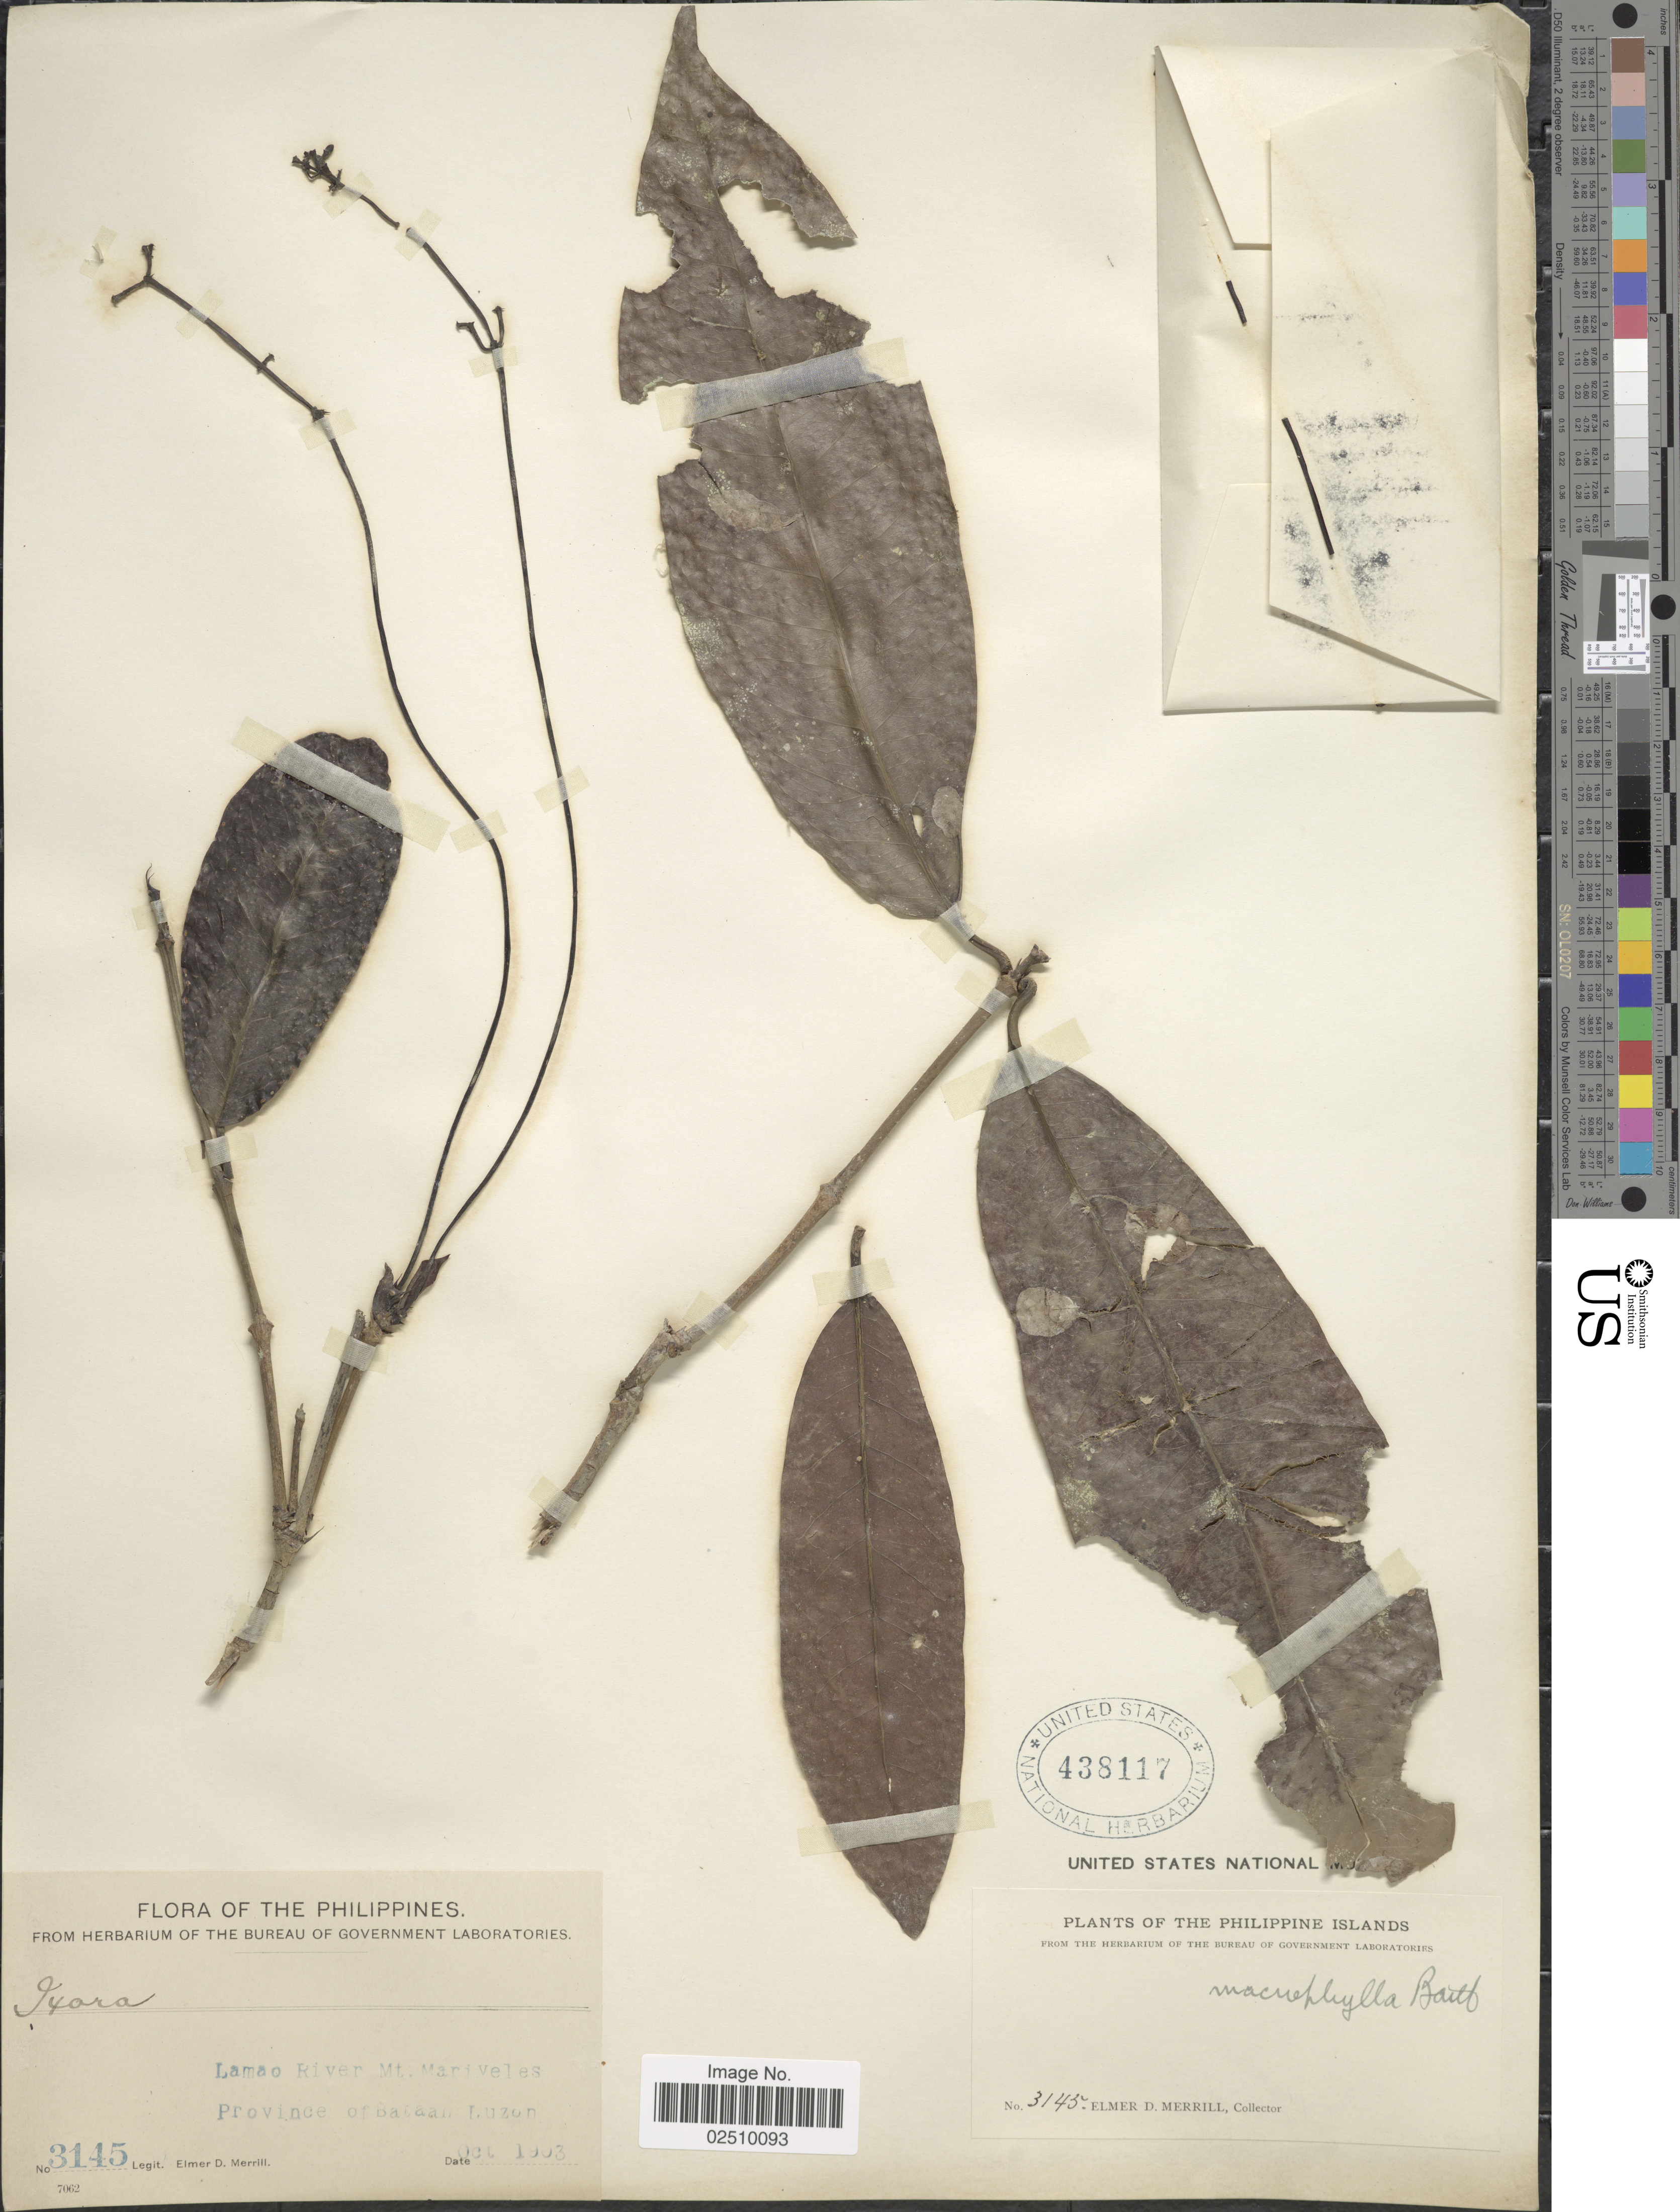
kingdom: Plantae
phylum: Tracheophyta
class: Magnoliopsida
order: Gentianales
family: Rubiaceae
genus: Ixora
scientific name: Ixora macrophylla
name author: Bartl. ex DC.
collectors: E. D. Merrill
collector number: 3145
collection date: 1903-10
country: Philippines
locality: Lmaao River, Mt. Mariveles, Province of Bataan, Luzon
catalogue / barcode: US 438117